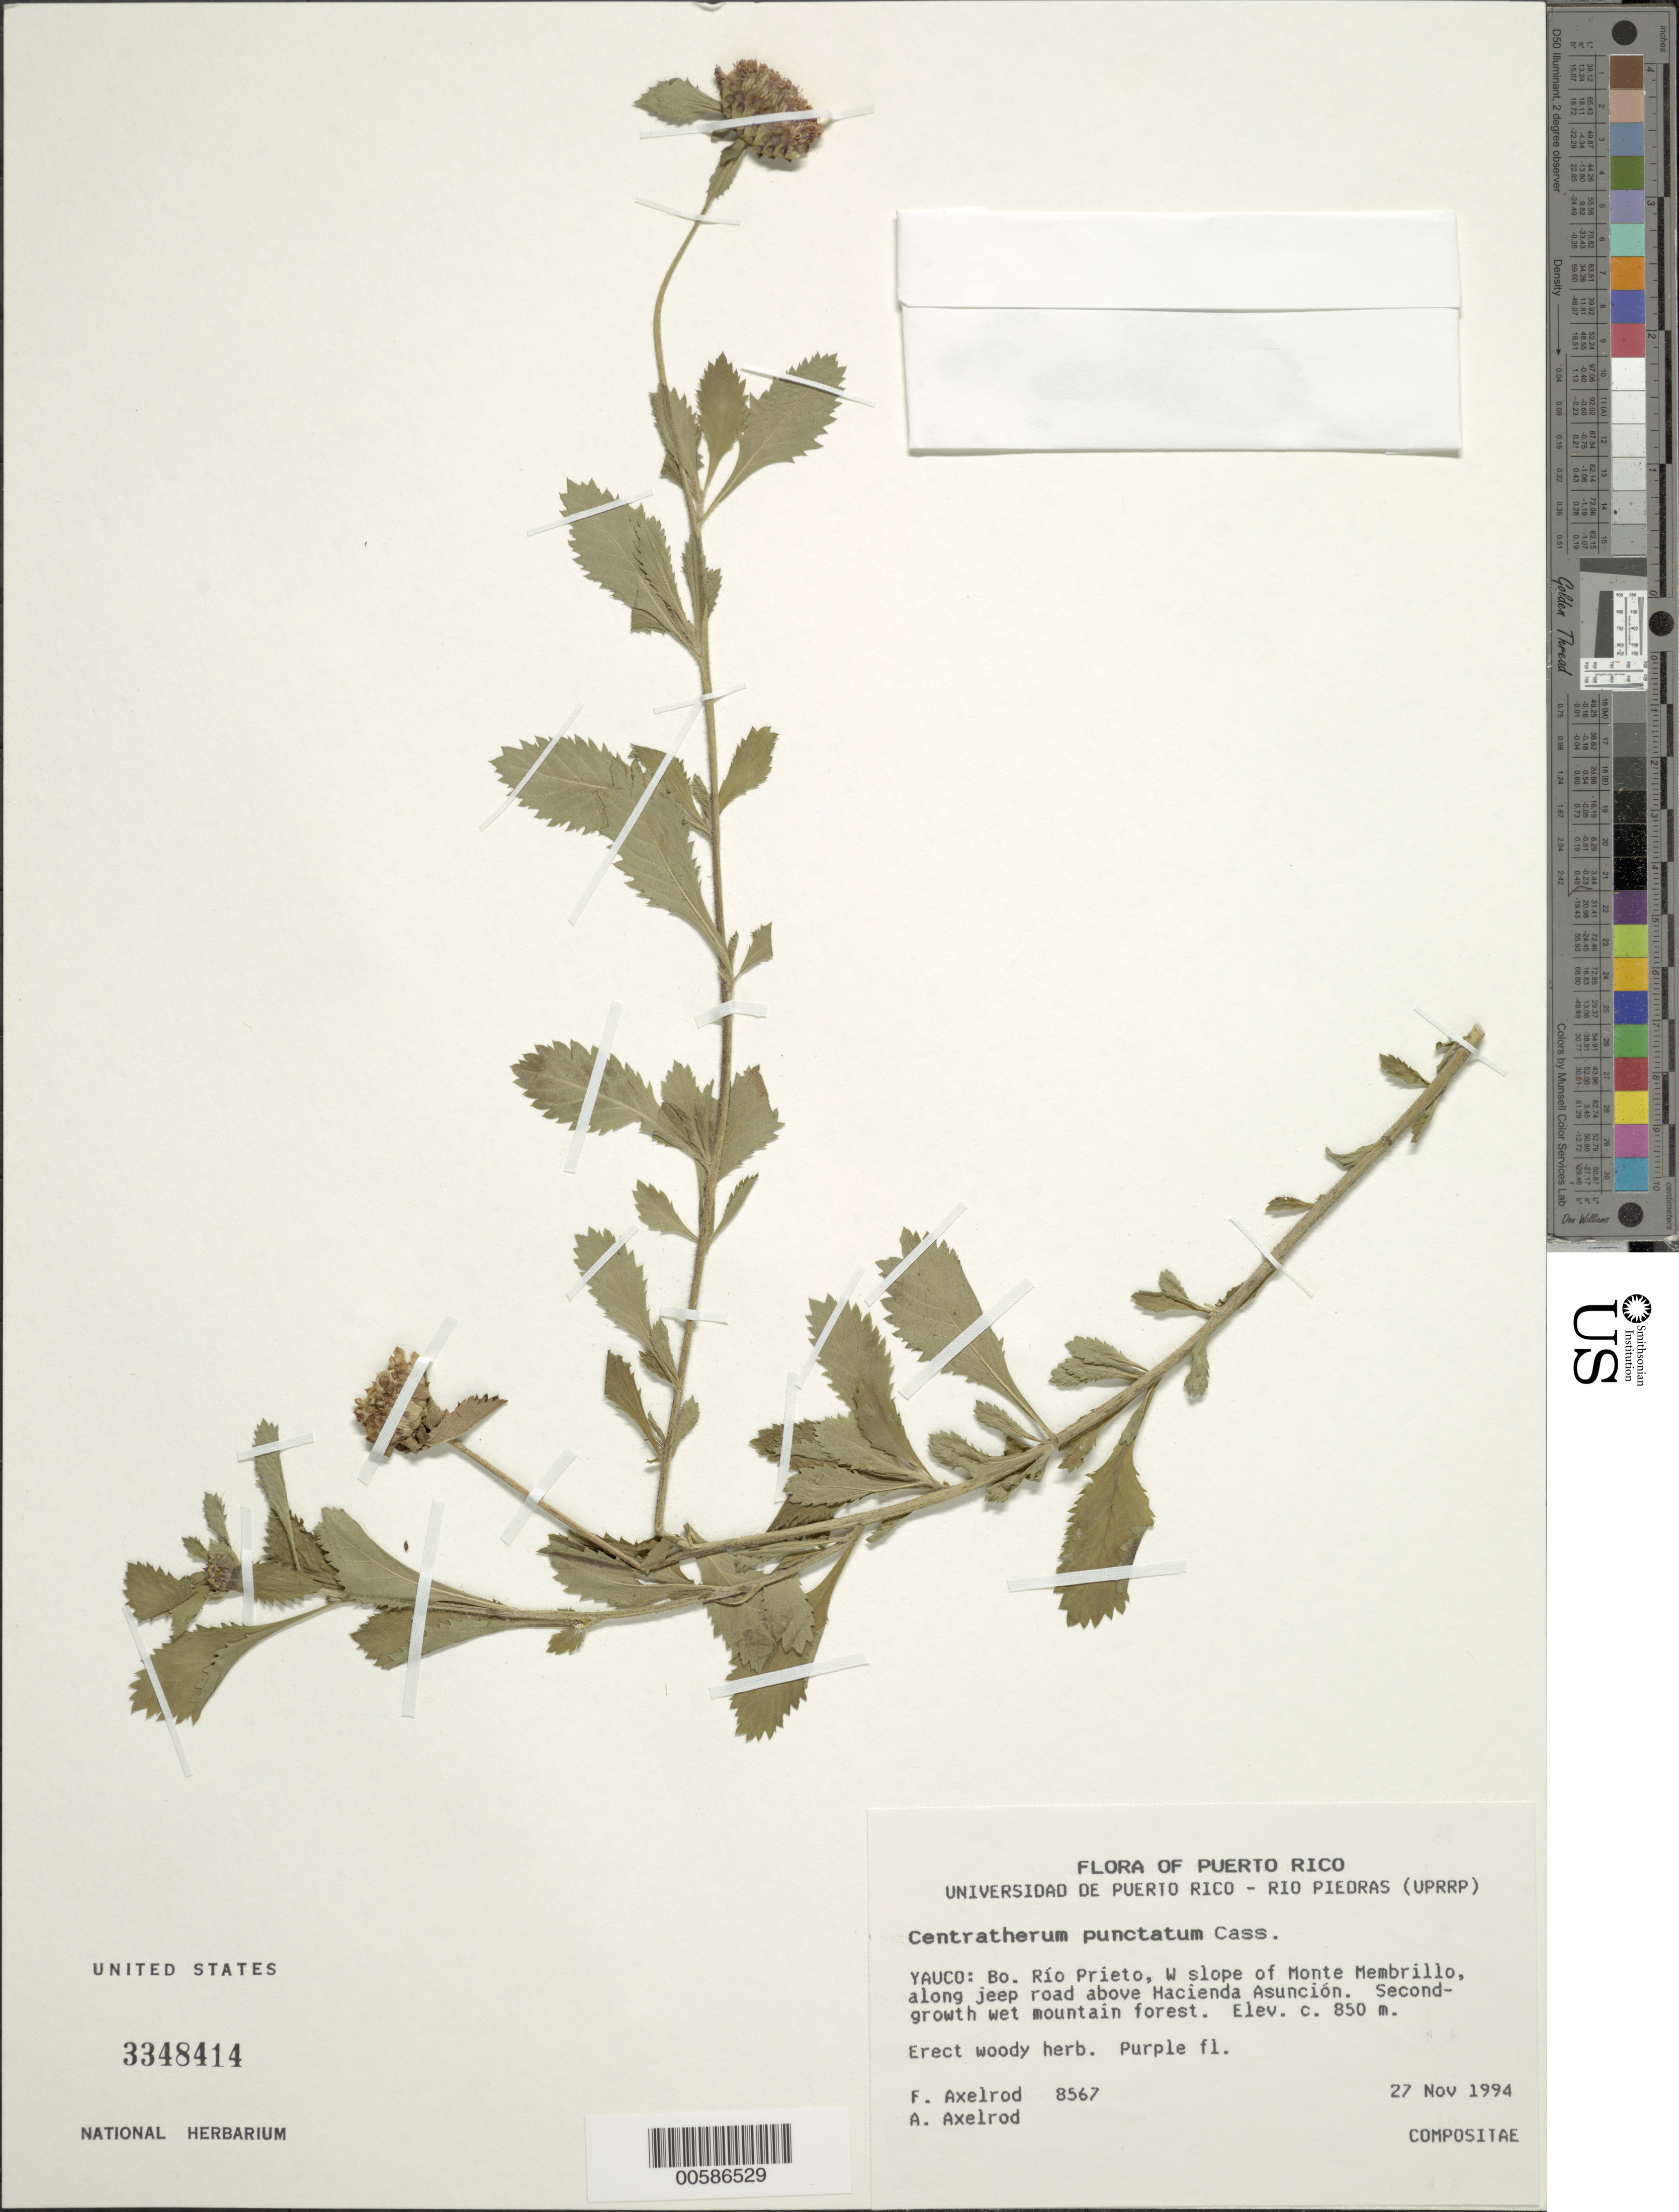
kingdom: Plantae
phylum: Tracheophyta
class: Magnoliopsida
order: Asterales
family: Asteraceae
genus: Centratherum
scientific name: Centratherum punctatum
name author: Cass.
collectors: F. S. Axelrod & A. Axelrod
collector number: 8567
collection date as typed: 27 Nov 1994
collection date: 1994-11-27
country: Puerto Rico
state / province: Yauco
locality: Yauco: Bo. Río Prieto, W slope of Monte Membrillo, along jeep road above Hacienda Asuncíon.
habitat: Second-growth wet mountain forest.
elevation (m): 850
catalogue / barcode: US 3348414